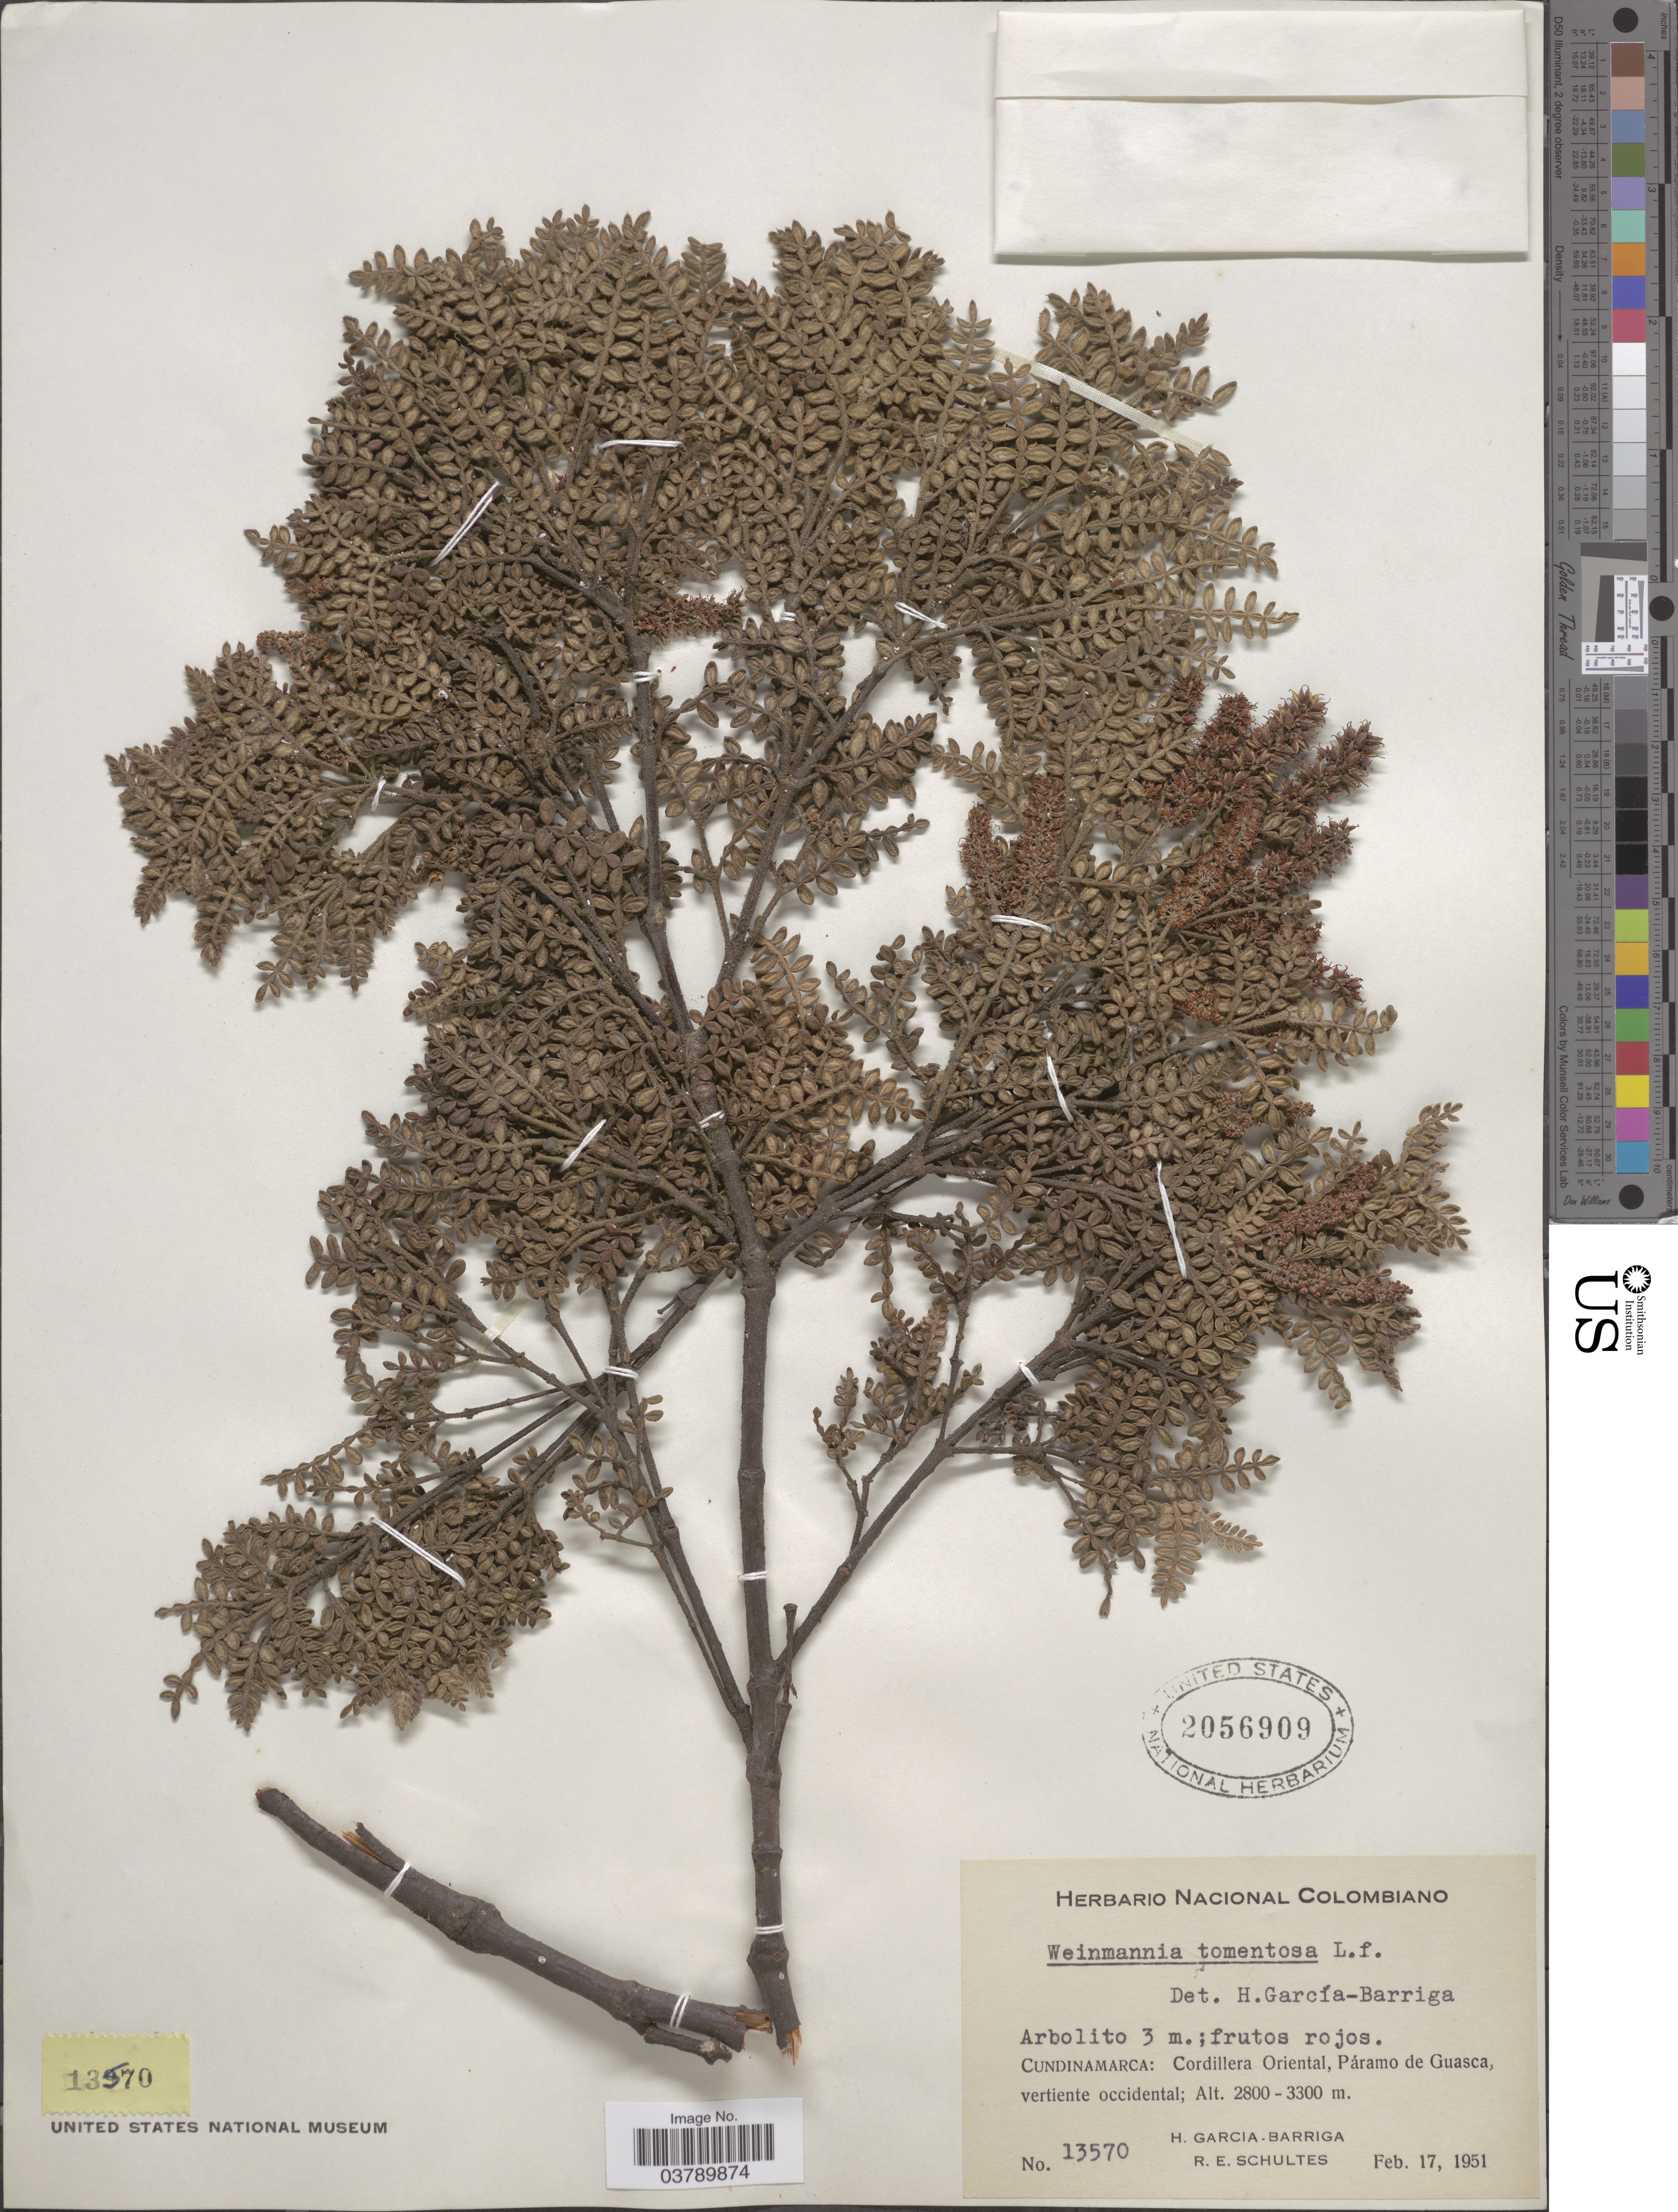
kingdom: Plantae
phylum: Tracheophyta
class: Magnoliopsida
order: Oxalidales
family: Cunoniaceae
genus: Weinmannia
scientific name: Weinmannia tomentosa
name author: L.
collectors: H. García Barriga & R. E. Schultes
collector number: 13570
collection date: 1951-02-17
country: Colombia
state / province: Cundinamarca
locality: Cordillera Oriental, Páramo de Guasca, vertiente occidental.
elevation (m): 2800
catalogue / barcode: US 2056909